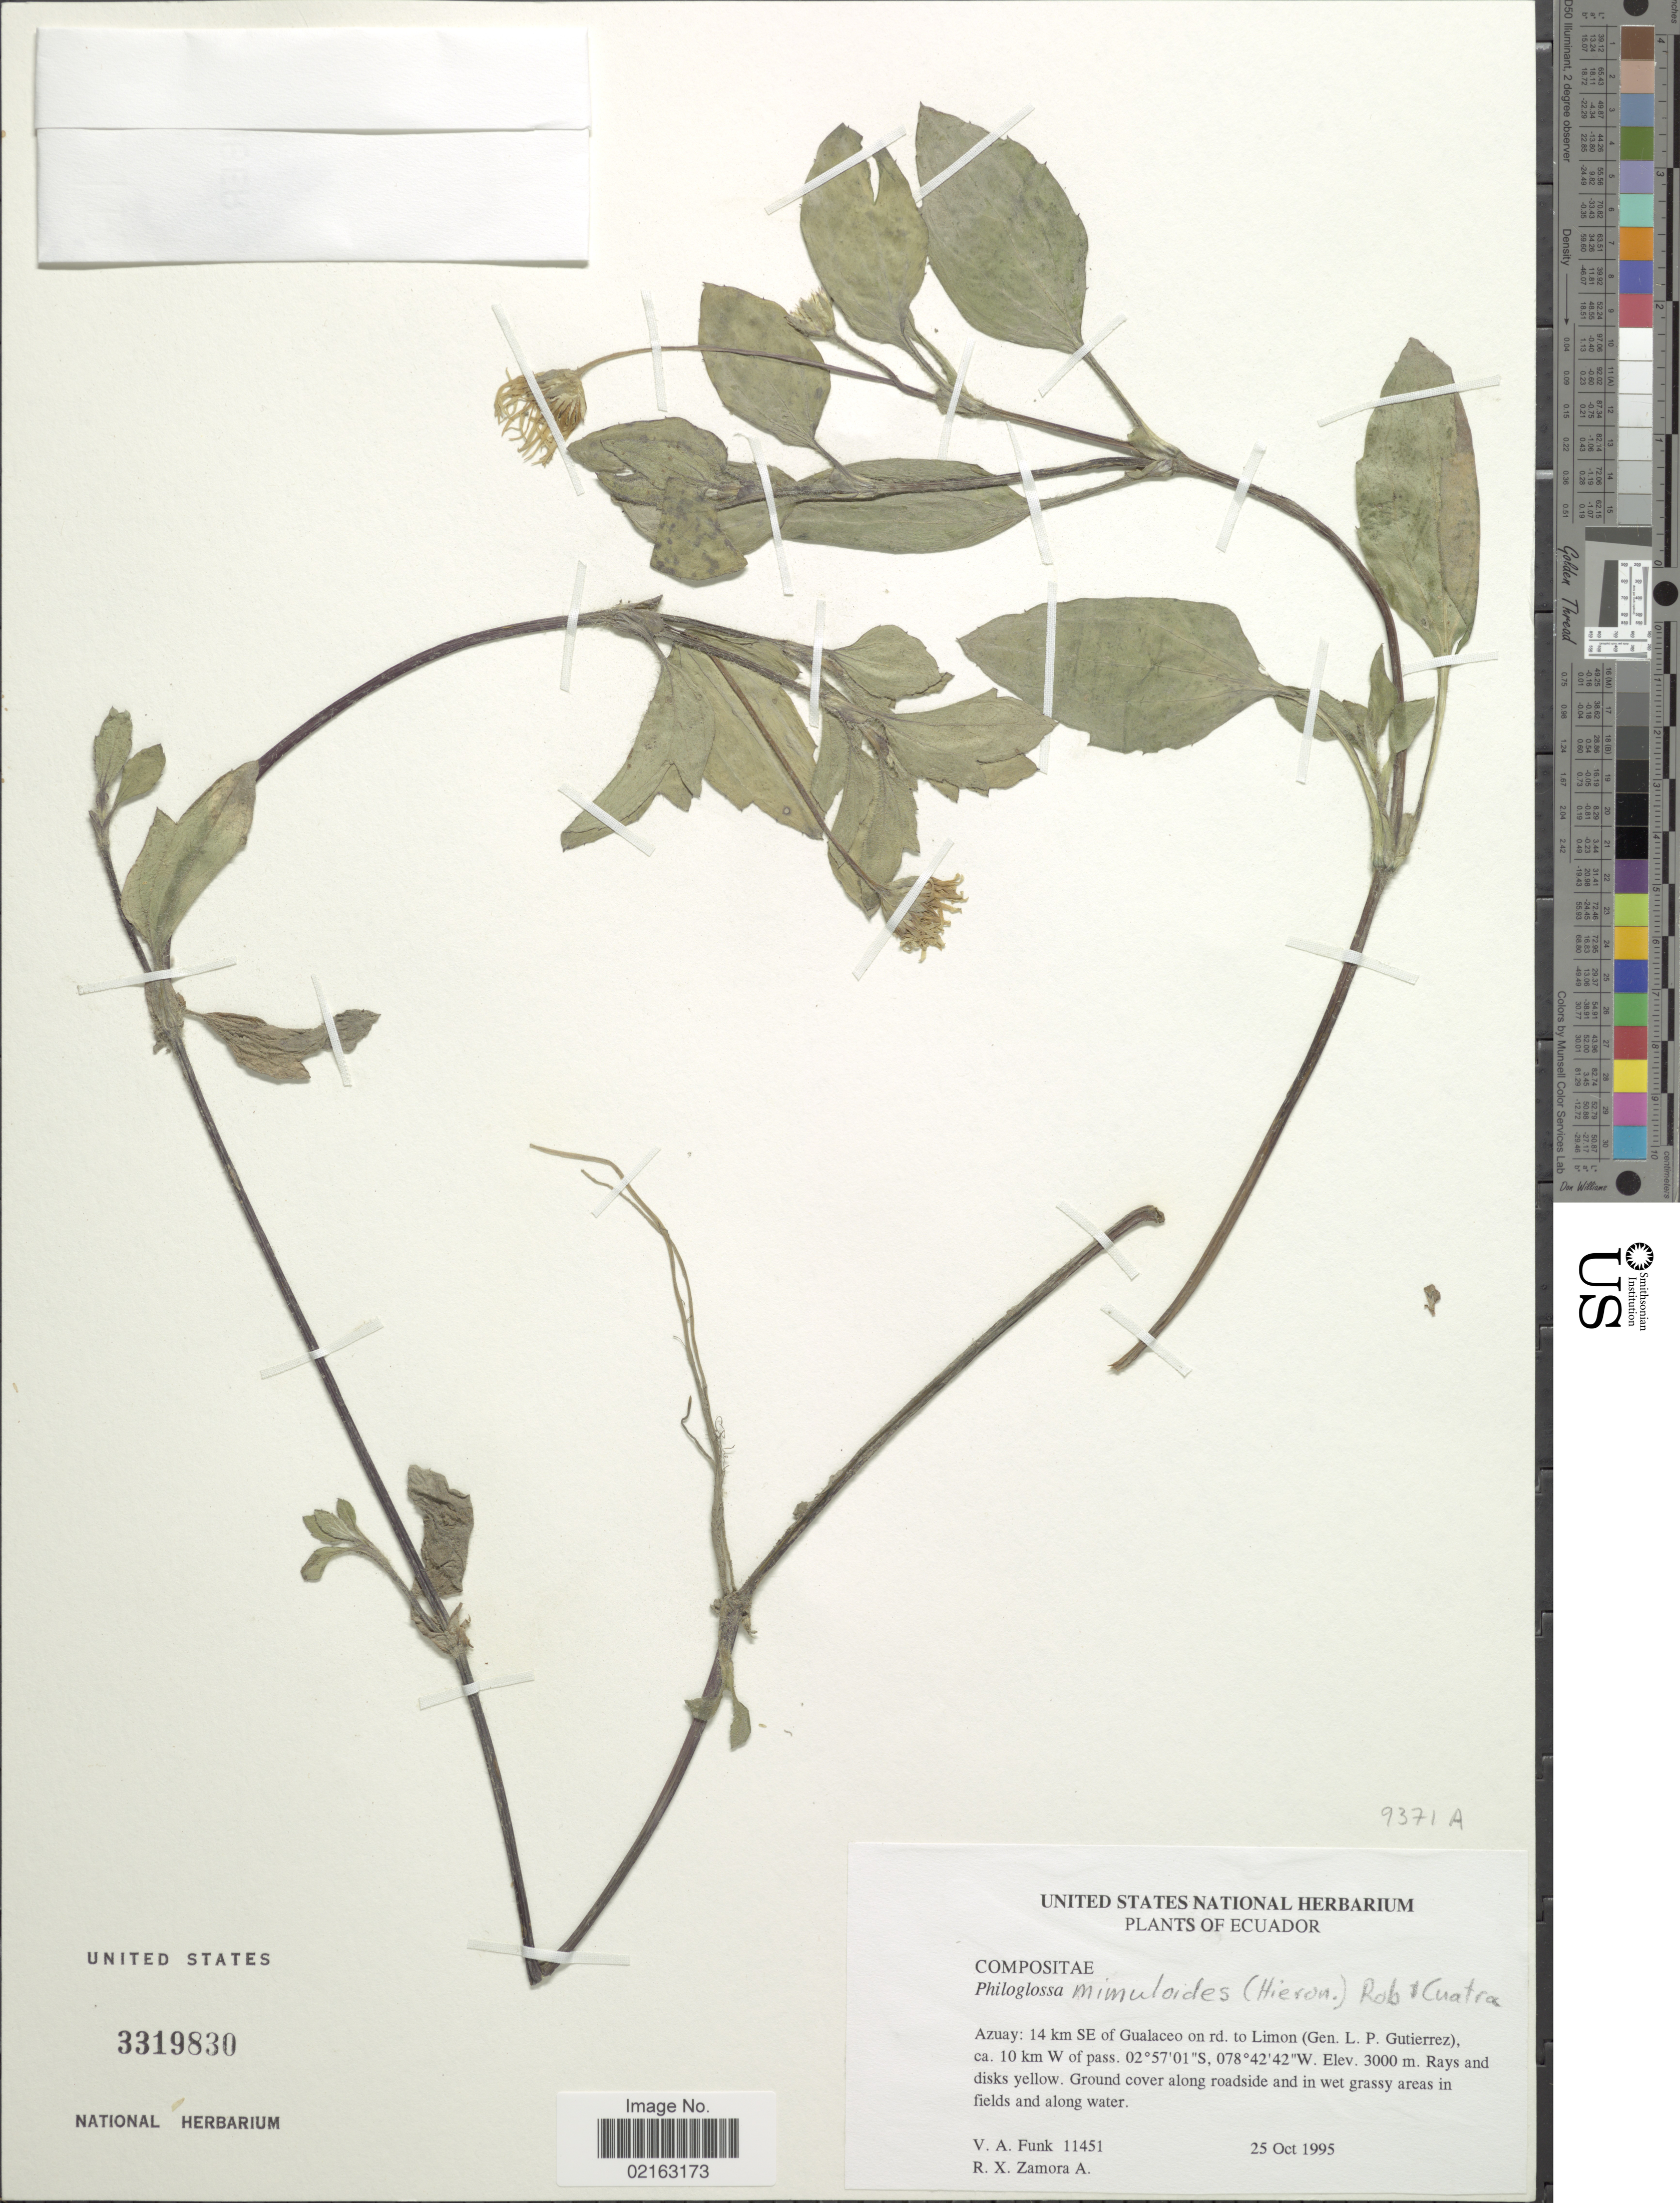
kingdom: Plantae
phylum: Tracheophyta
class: Magnoliopsida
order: Asterales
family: Asteraceae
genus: Philoglossa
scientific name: Philoglossa mimuloides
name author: (Hieron.) H. Rob. & Brettell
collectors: V. Funk & R. Zamora A.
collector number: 11451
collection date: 1995-10-25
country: Ecuador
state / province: Azuay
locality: Azuay: 14 km SE of Gualaceo on rd. to Limon (Gen. L.P. Gutierrez), ca. 10 km W of pass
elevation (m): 3000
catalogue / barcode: US 3319830